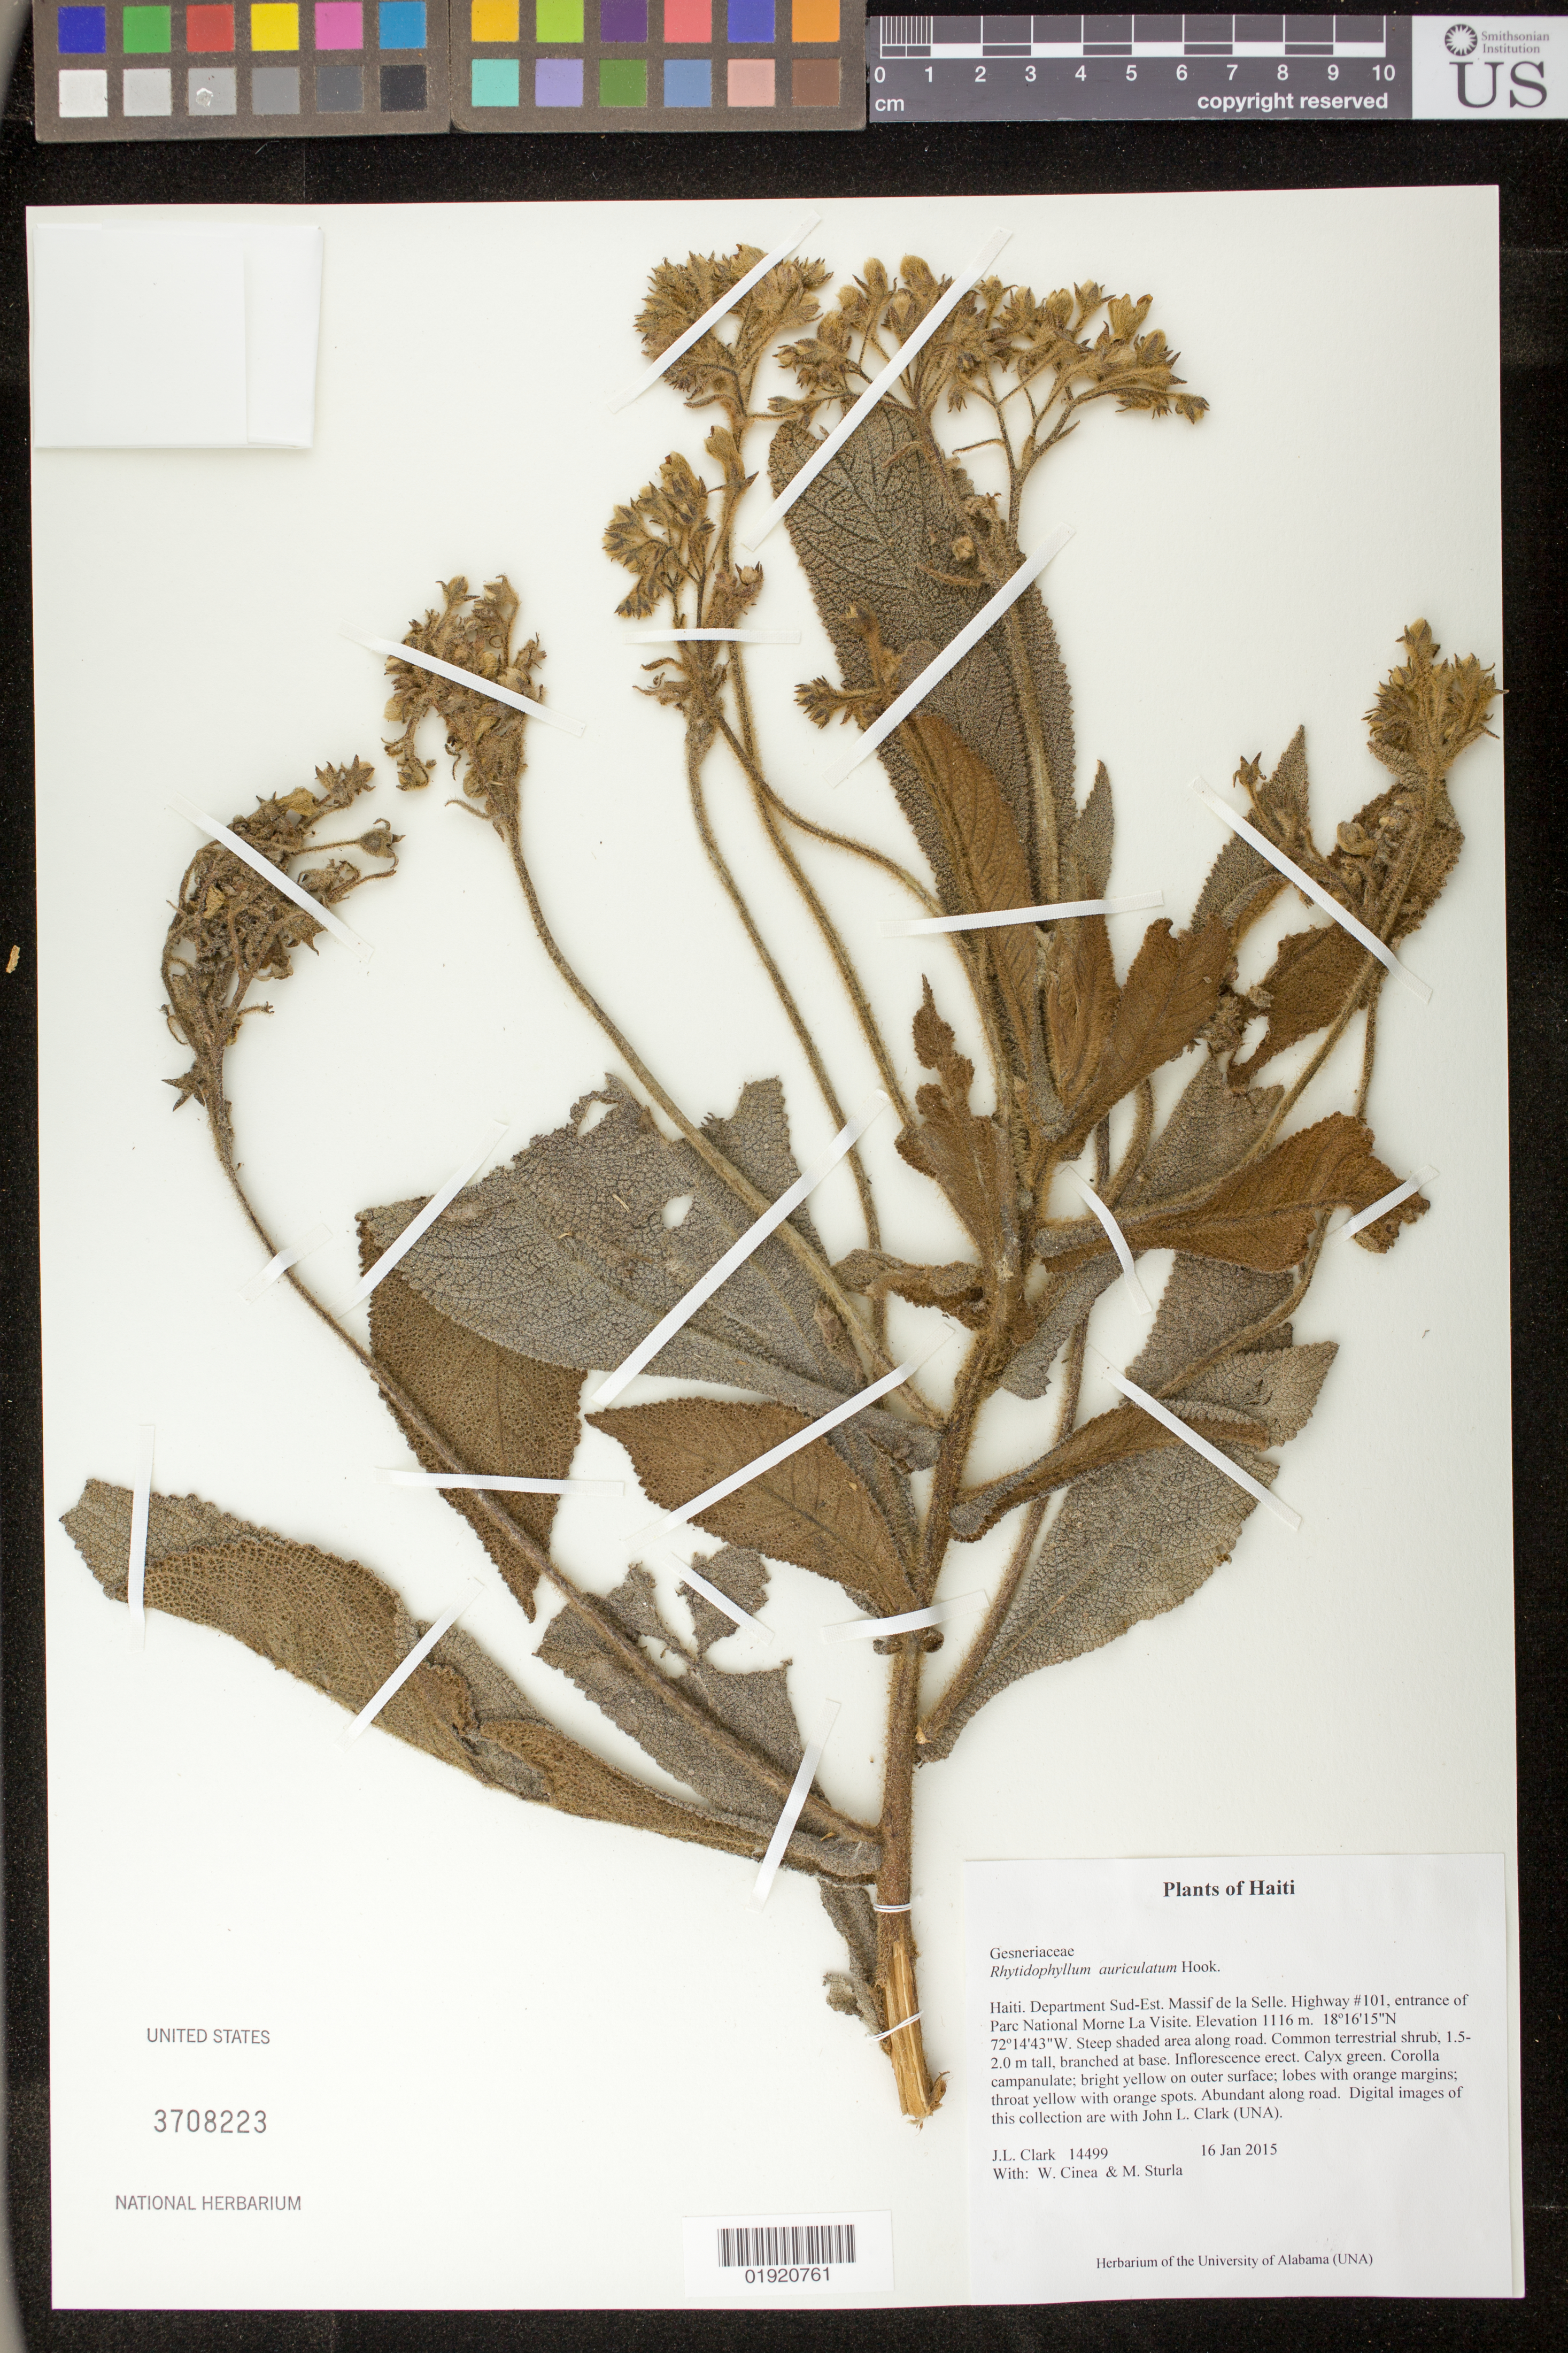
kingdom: Plantae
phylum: Tracheophyta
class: Magnoliopsida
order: Lamiales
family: Gesneriaceae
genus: Rhytidophyllum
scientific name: Rhytidophyllum auriculatum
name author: Hook.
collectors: J. L. Clark, W. Cinea & M. Sturla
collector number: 14499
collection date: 2015-01-16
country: Haiti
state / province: Sud-Est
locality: Haiti. Department Sud-Est. Massif de la Selle. Highway #101, entrance of Parc National Morne La Visite.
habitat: Steep shaded area along road.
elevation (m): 1116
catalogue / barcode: US 3708223